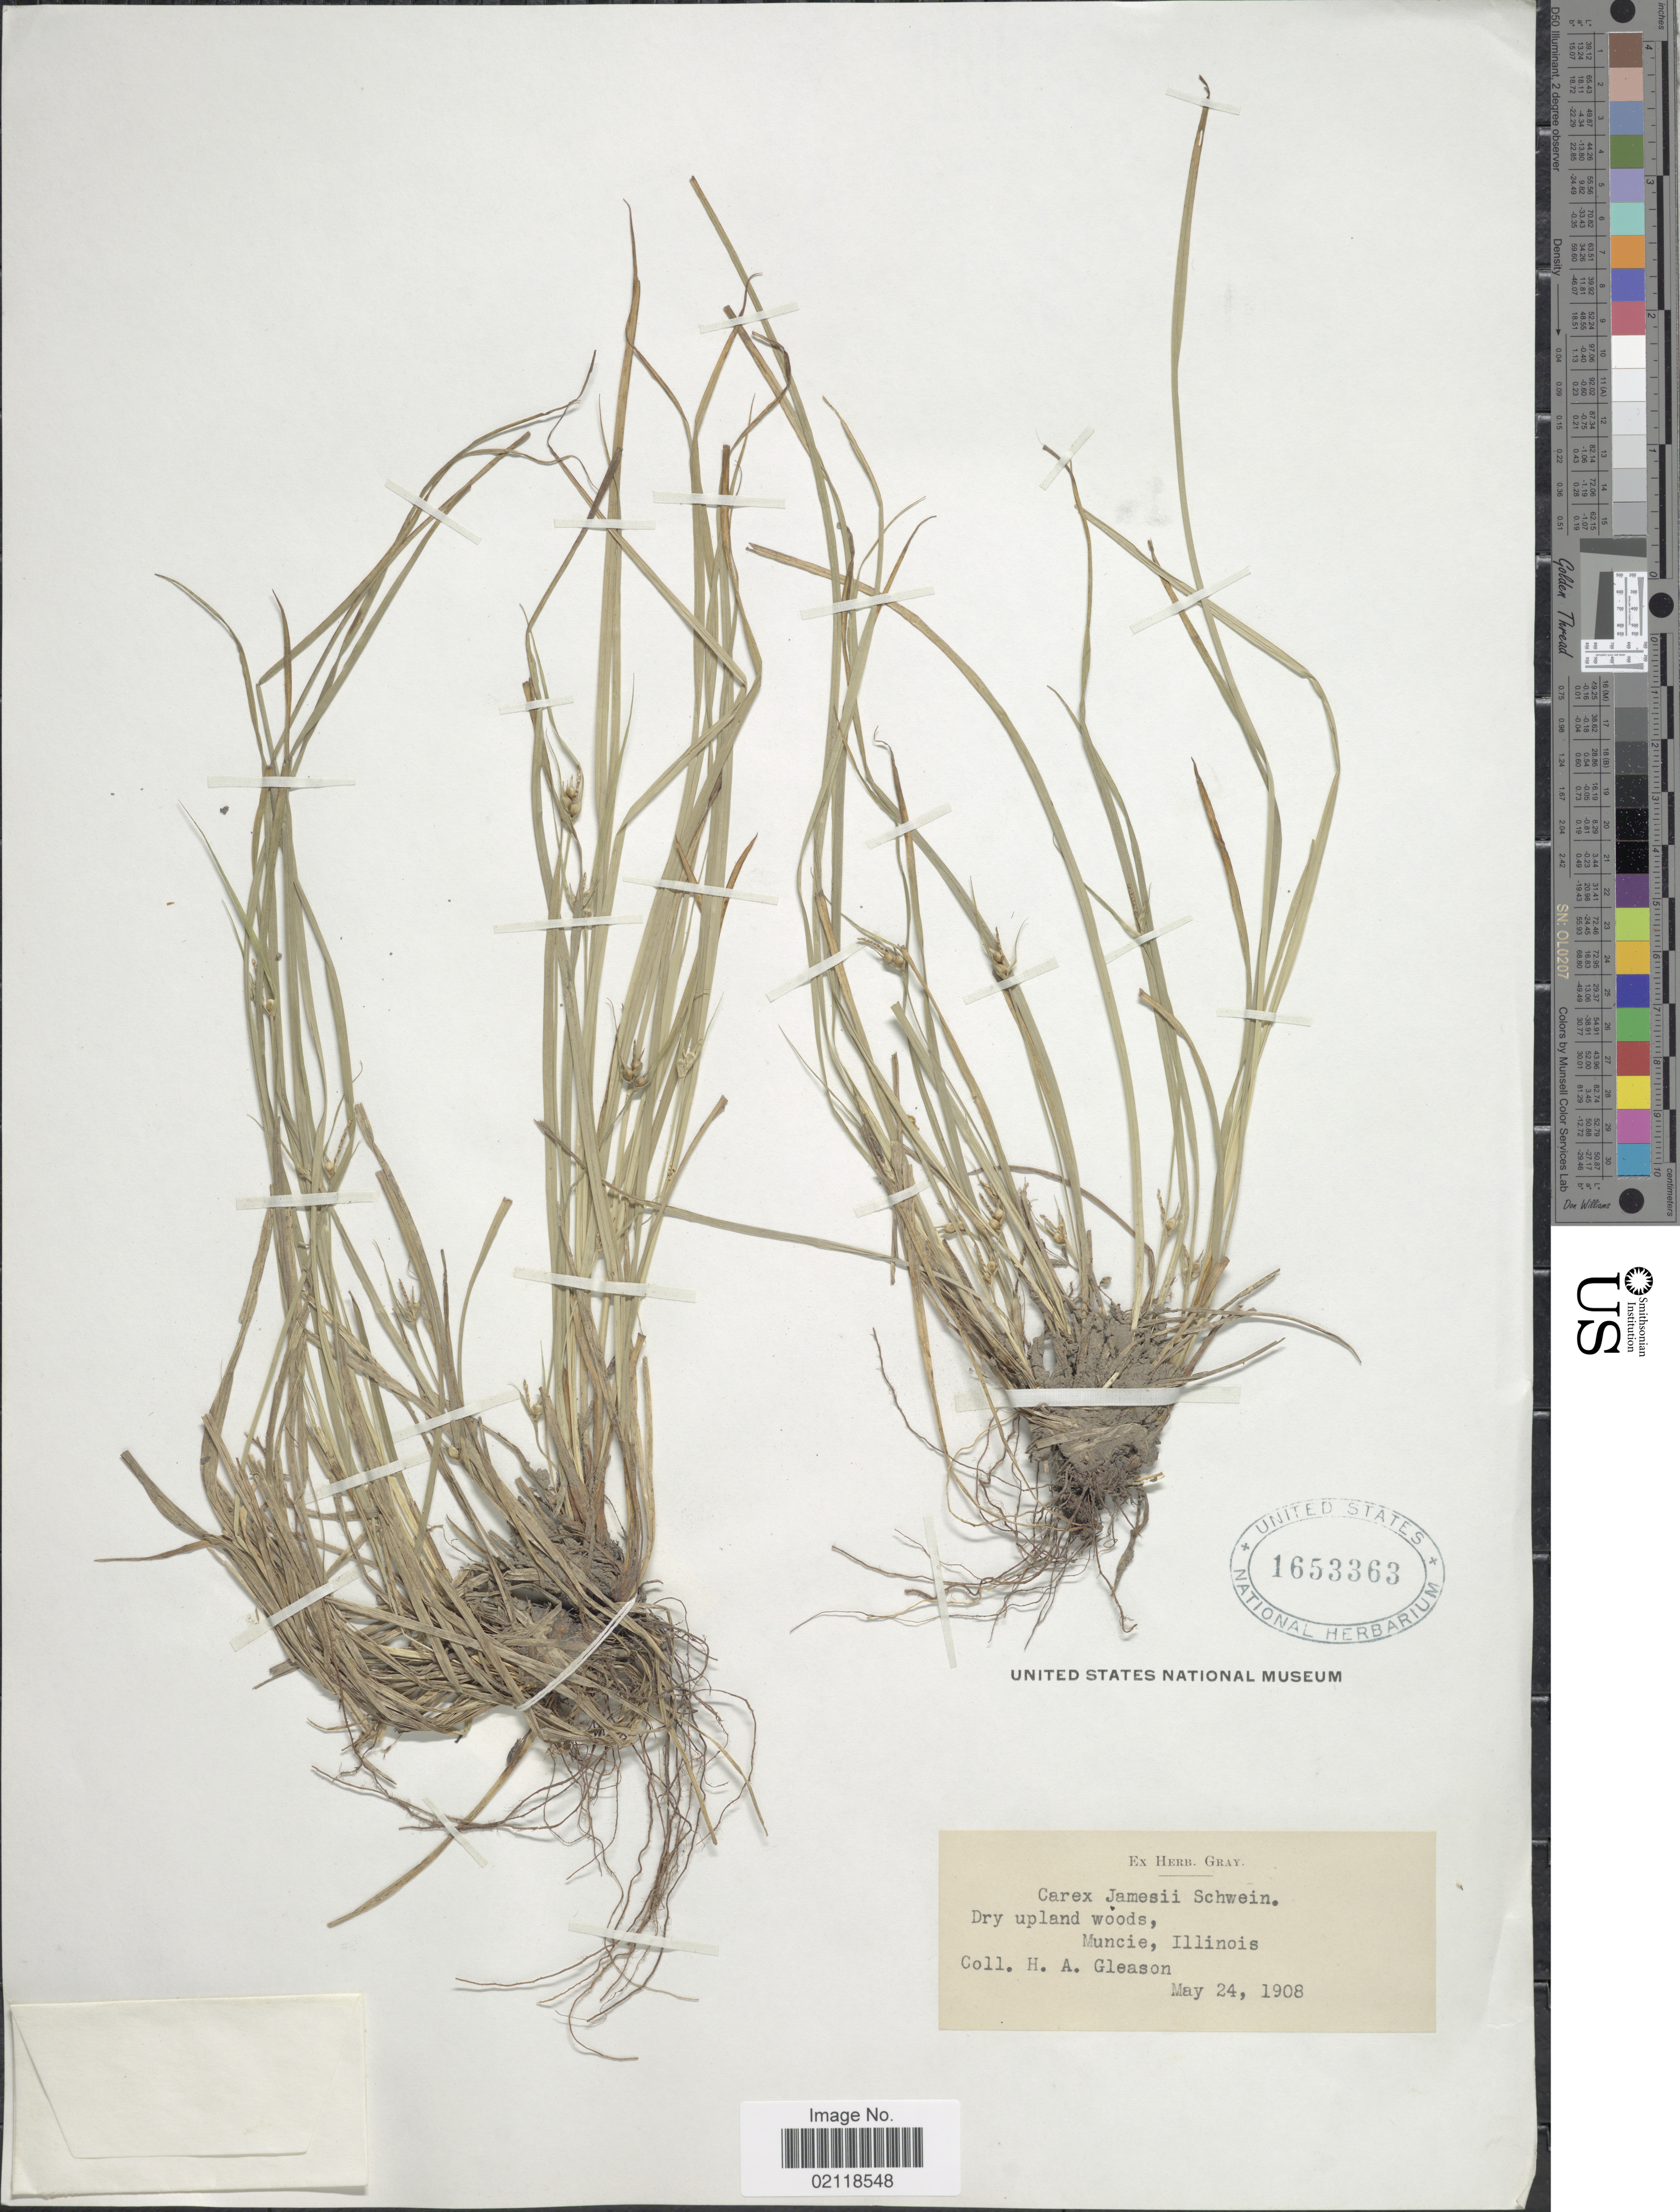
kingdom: Plantae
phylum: Tracheophyta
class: Liliopsida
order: Poales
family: Cyperaceae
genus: Carex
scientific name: Carex jamesii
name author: Schwein.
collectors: H. A. Gleason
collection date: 1908-05-24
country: United States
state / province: Illinois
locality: Muncie.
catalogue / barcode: US 1653363